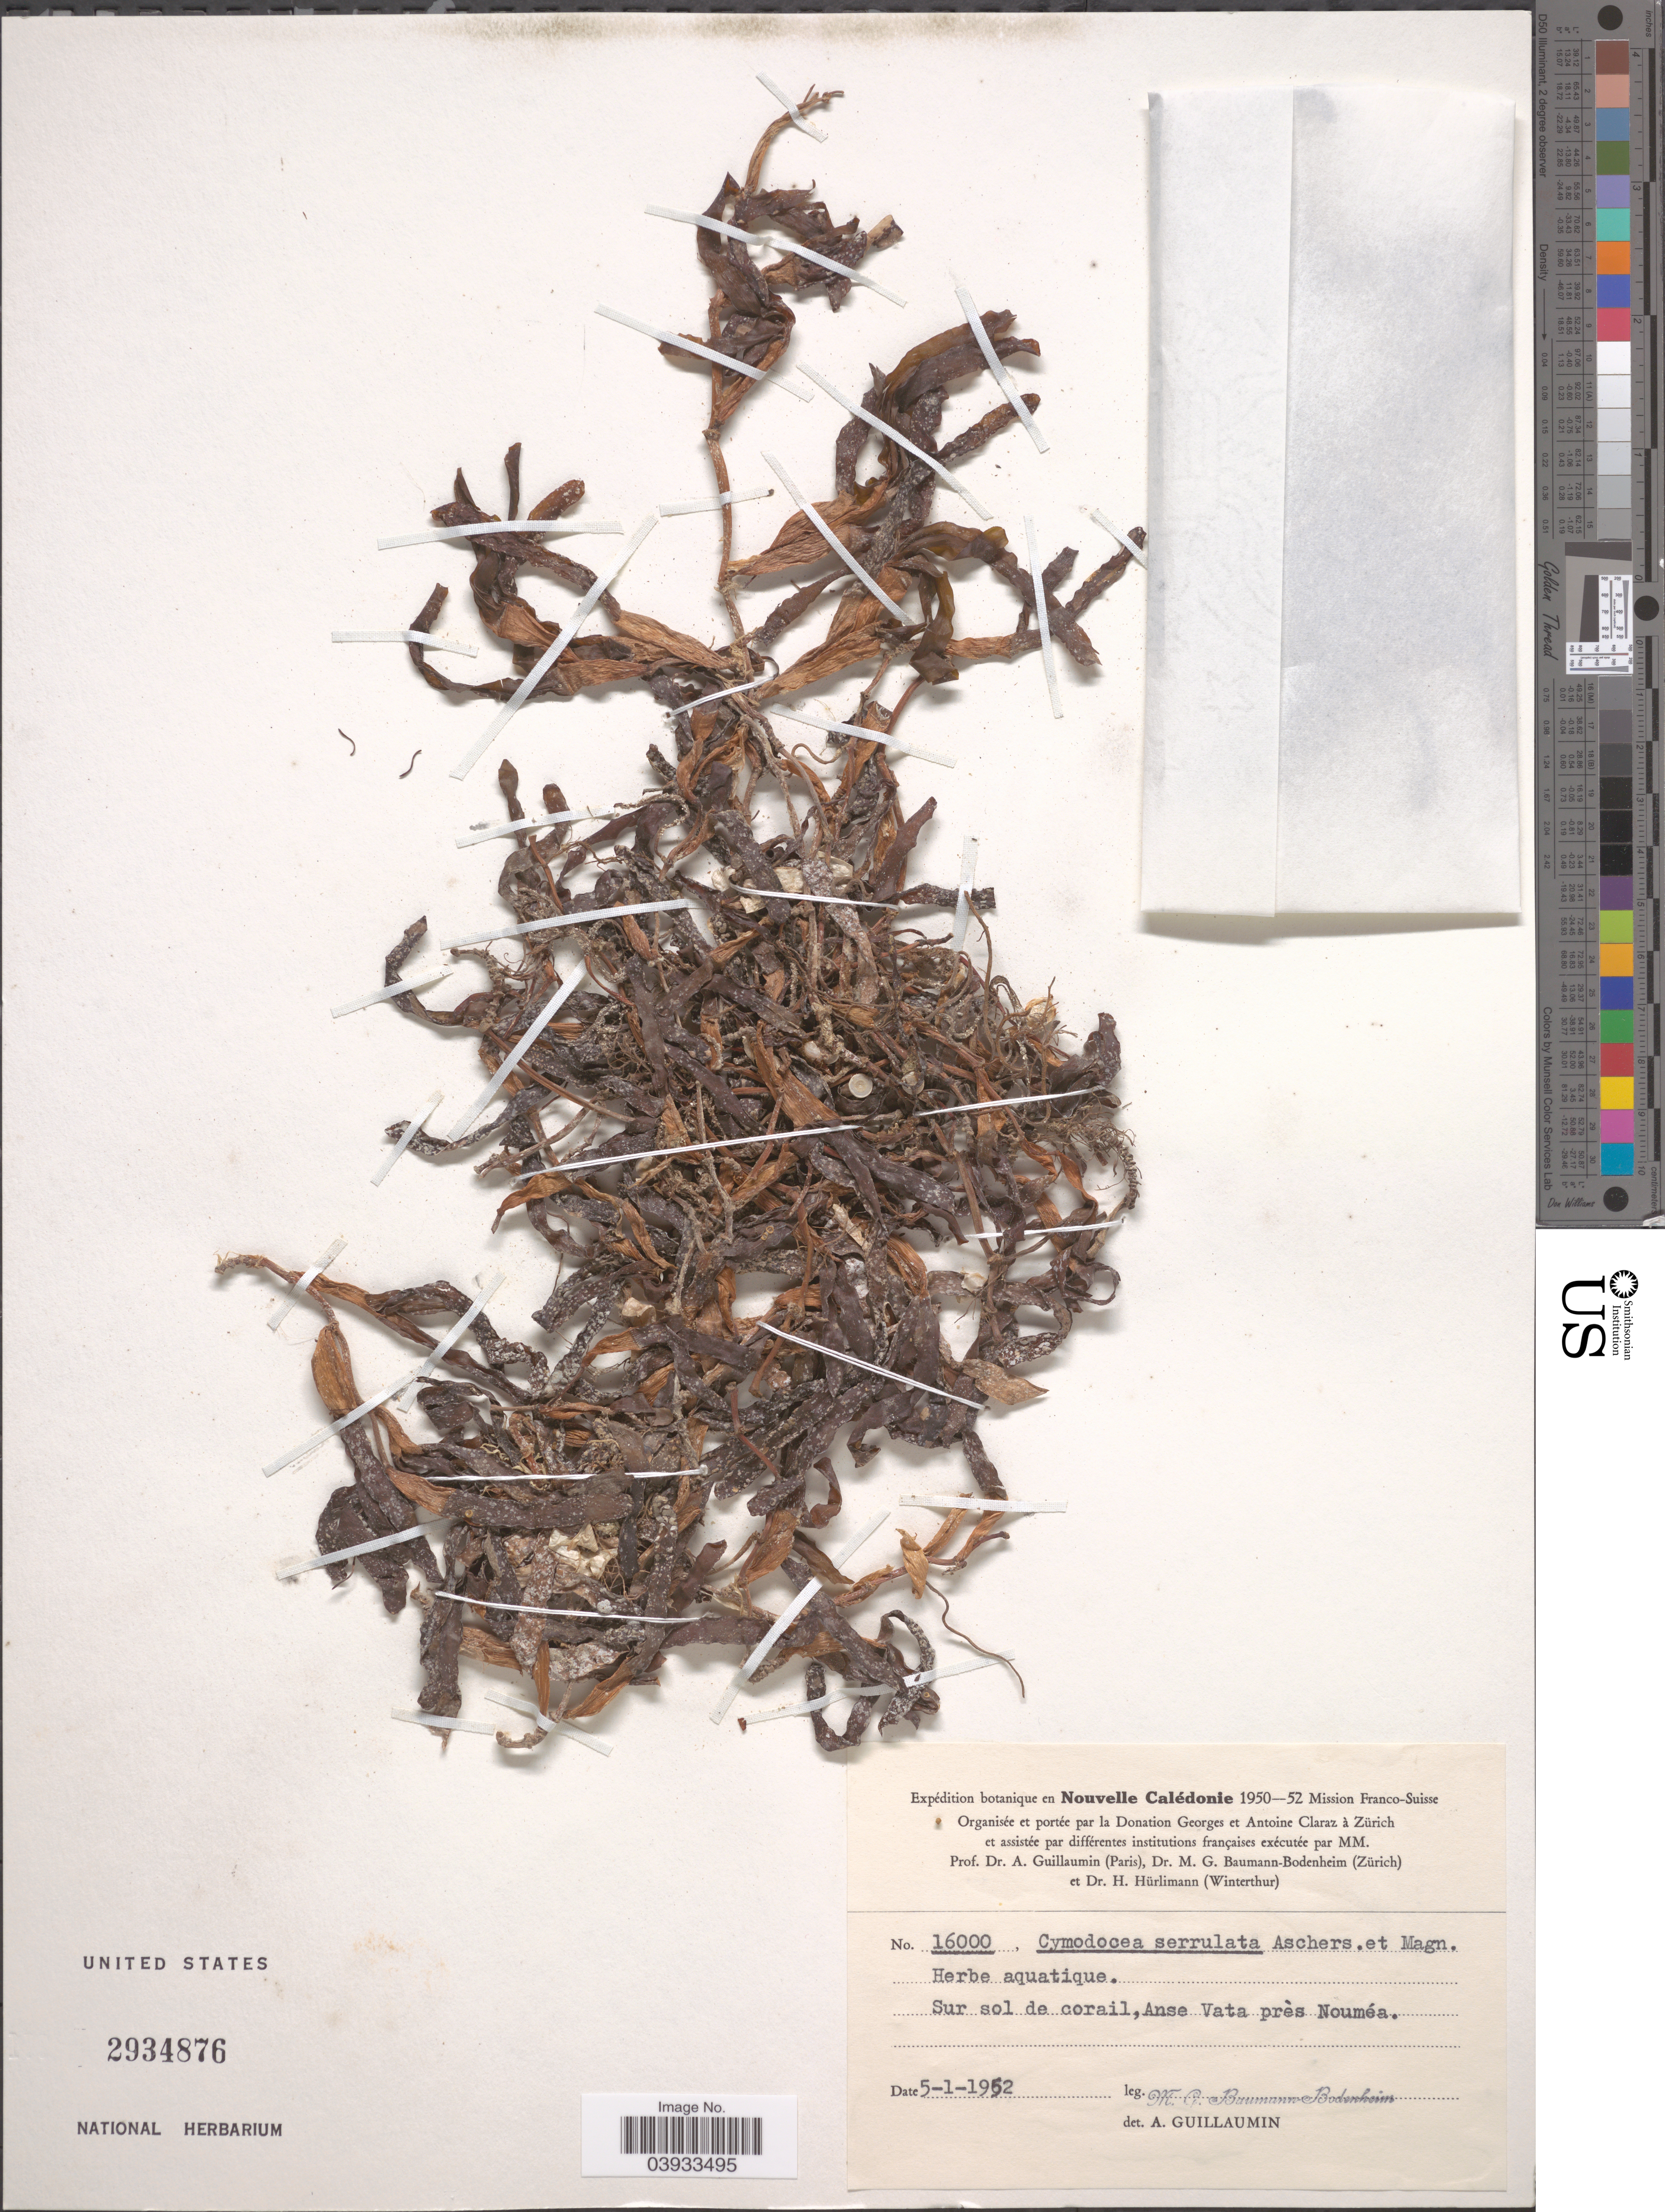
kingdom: Plantae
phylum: Tracheophyta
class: Liliopsida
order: Alismatales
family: Cymodoceaceae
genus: Cymodocea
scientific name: Cymodocea serrulata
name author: (R. Br.) Magnus & Ashers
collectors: M. G. Baumann-Bodenheim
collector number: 16000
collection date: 1952-01-05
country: New Caledonia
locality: Nouvelle Calédonie. Sur sol de corail, Anse Vata près Nouméa.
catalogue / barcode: US 2934876